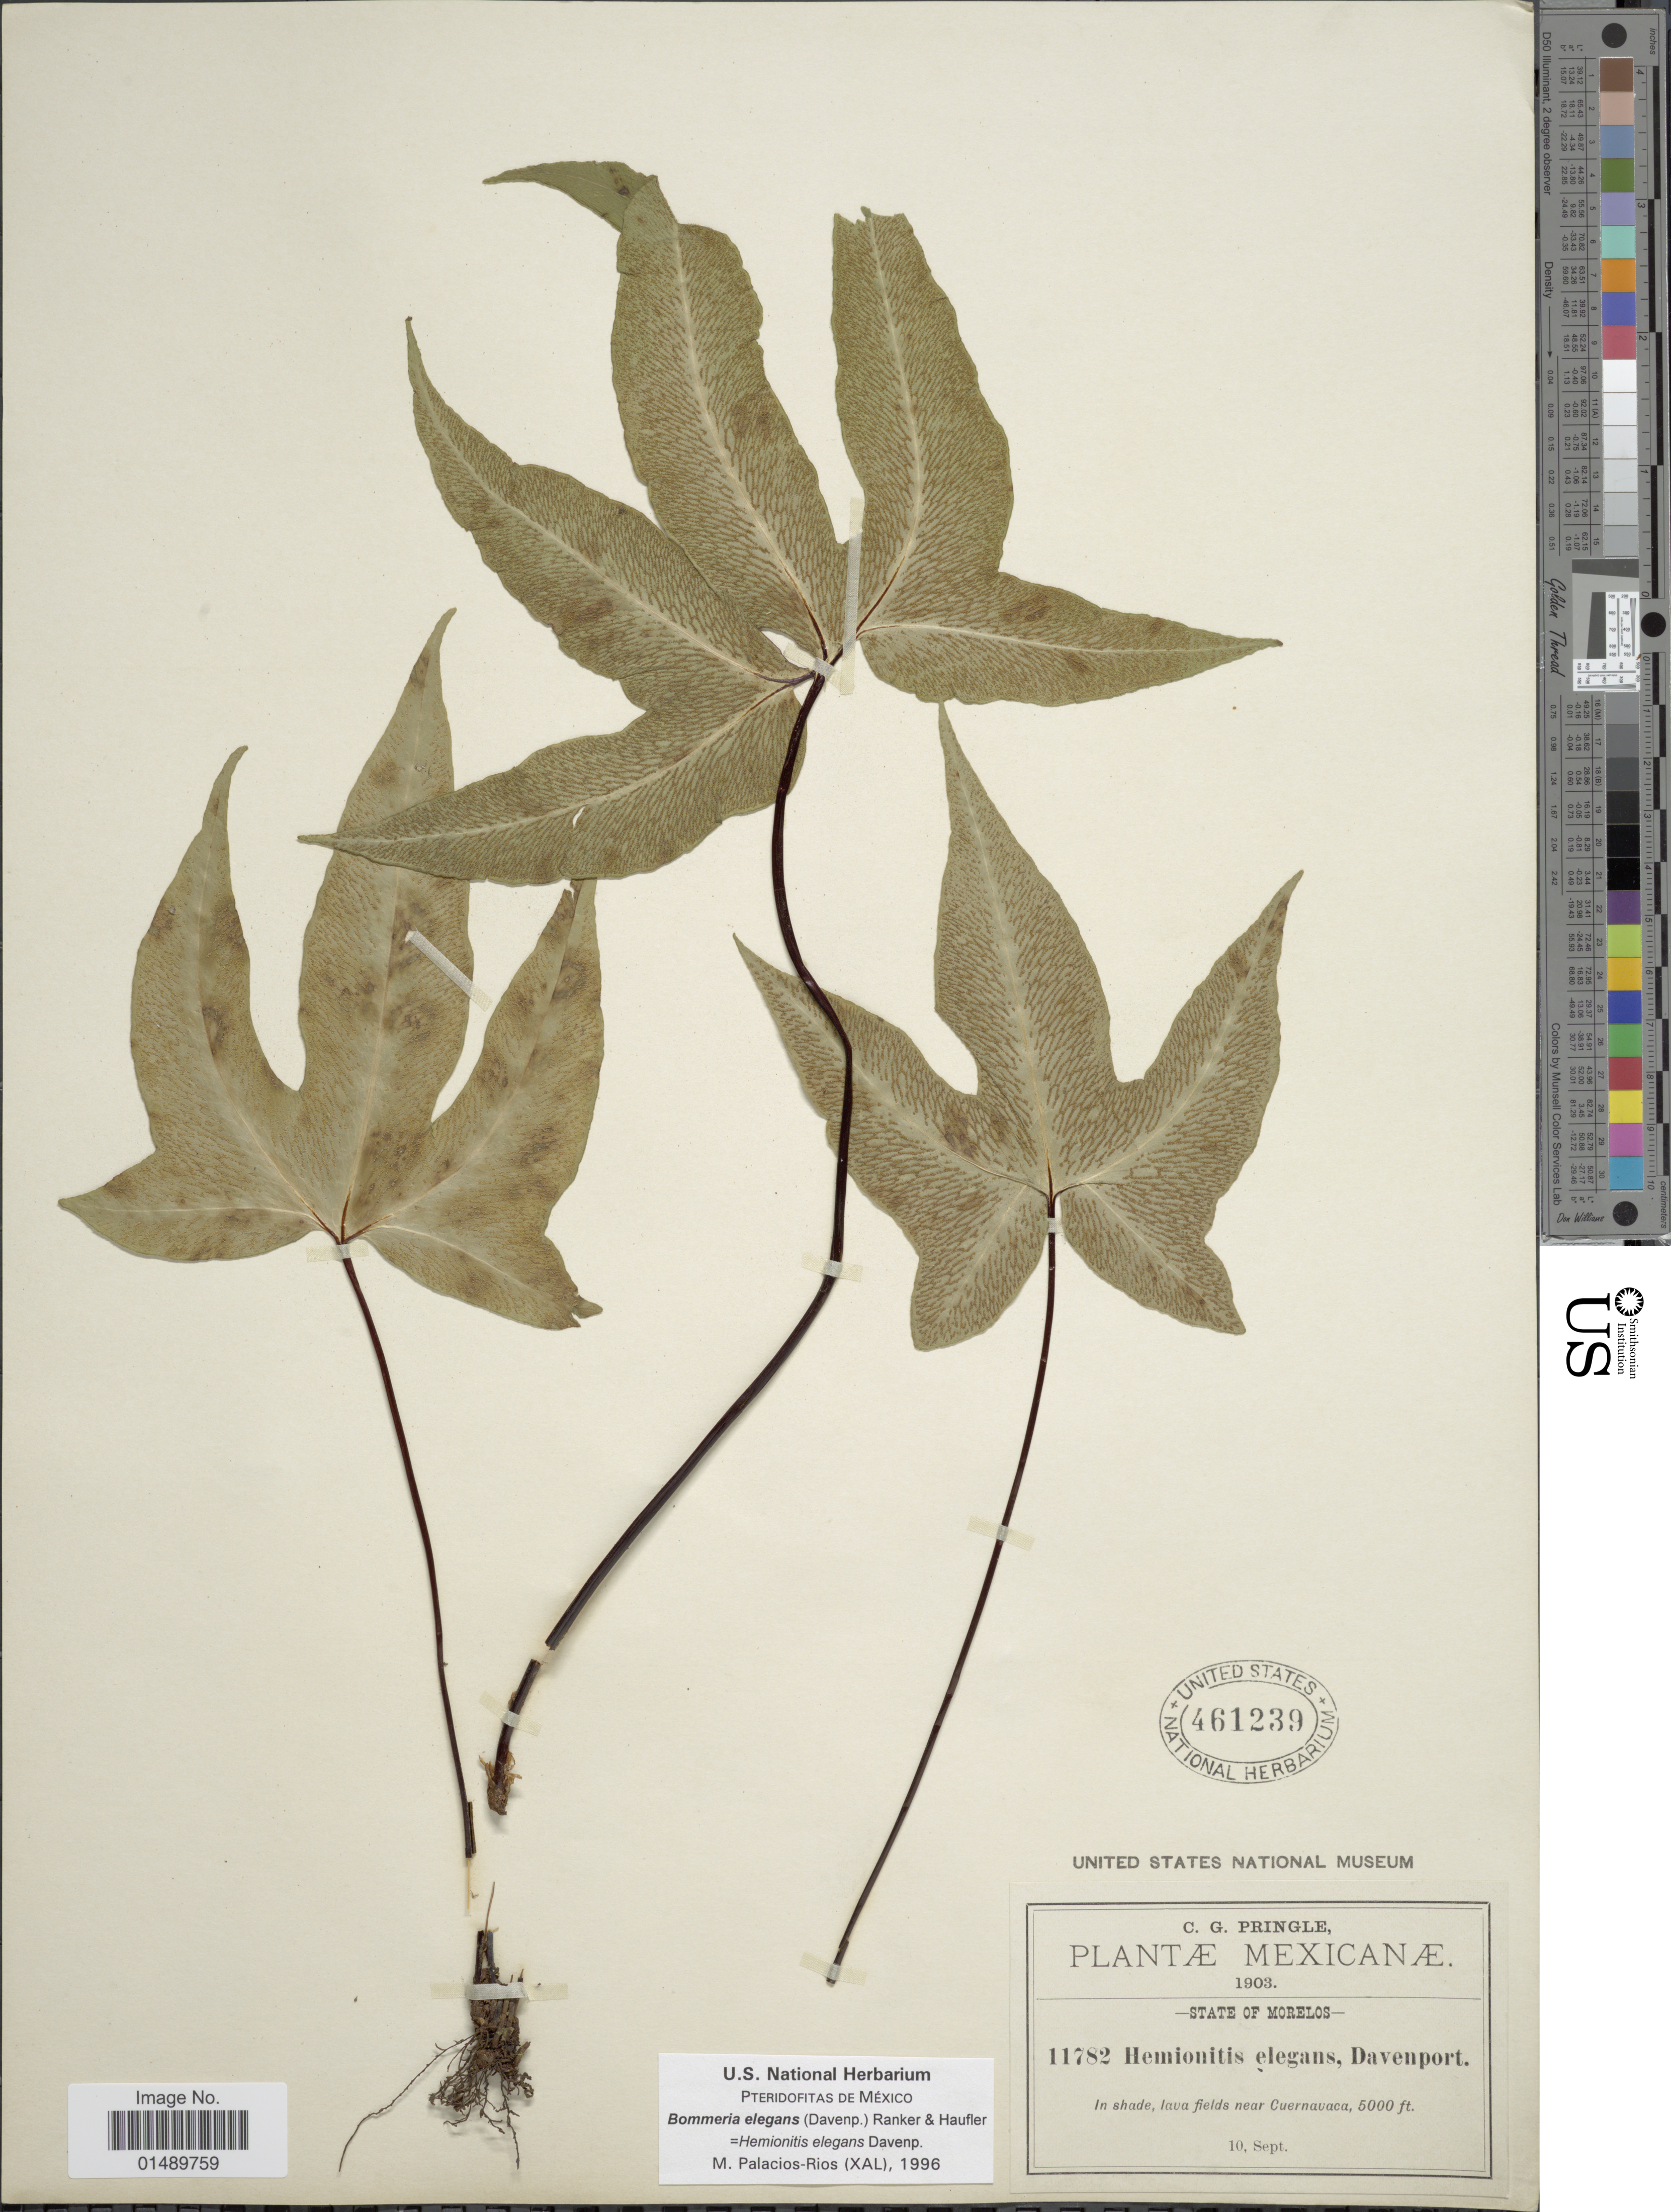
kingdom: Plantae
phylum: Tracheophyta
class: Polypodiopsida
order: Polypodiales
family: Pteridaceae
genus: Bommeria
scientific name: Bommeria elegans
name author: (Davenp.) Ranker & Haufler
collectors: C. G. Pringle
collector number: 11782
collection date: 1903-09-10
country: Mexico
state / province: Morelos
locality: Mexicanae, Lava fields near Cuernavara.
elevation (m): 1524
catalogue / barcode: US 461239